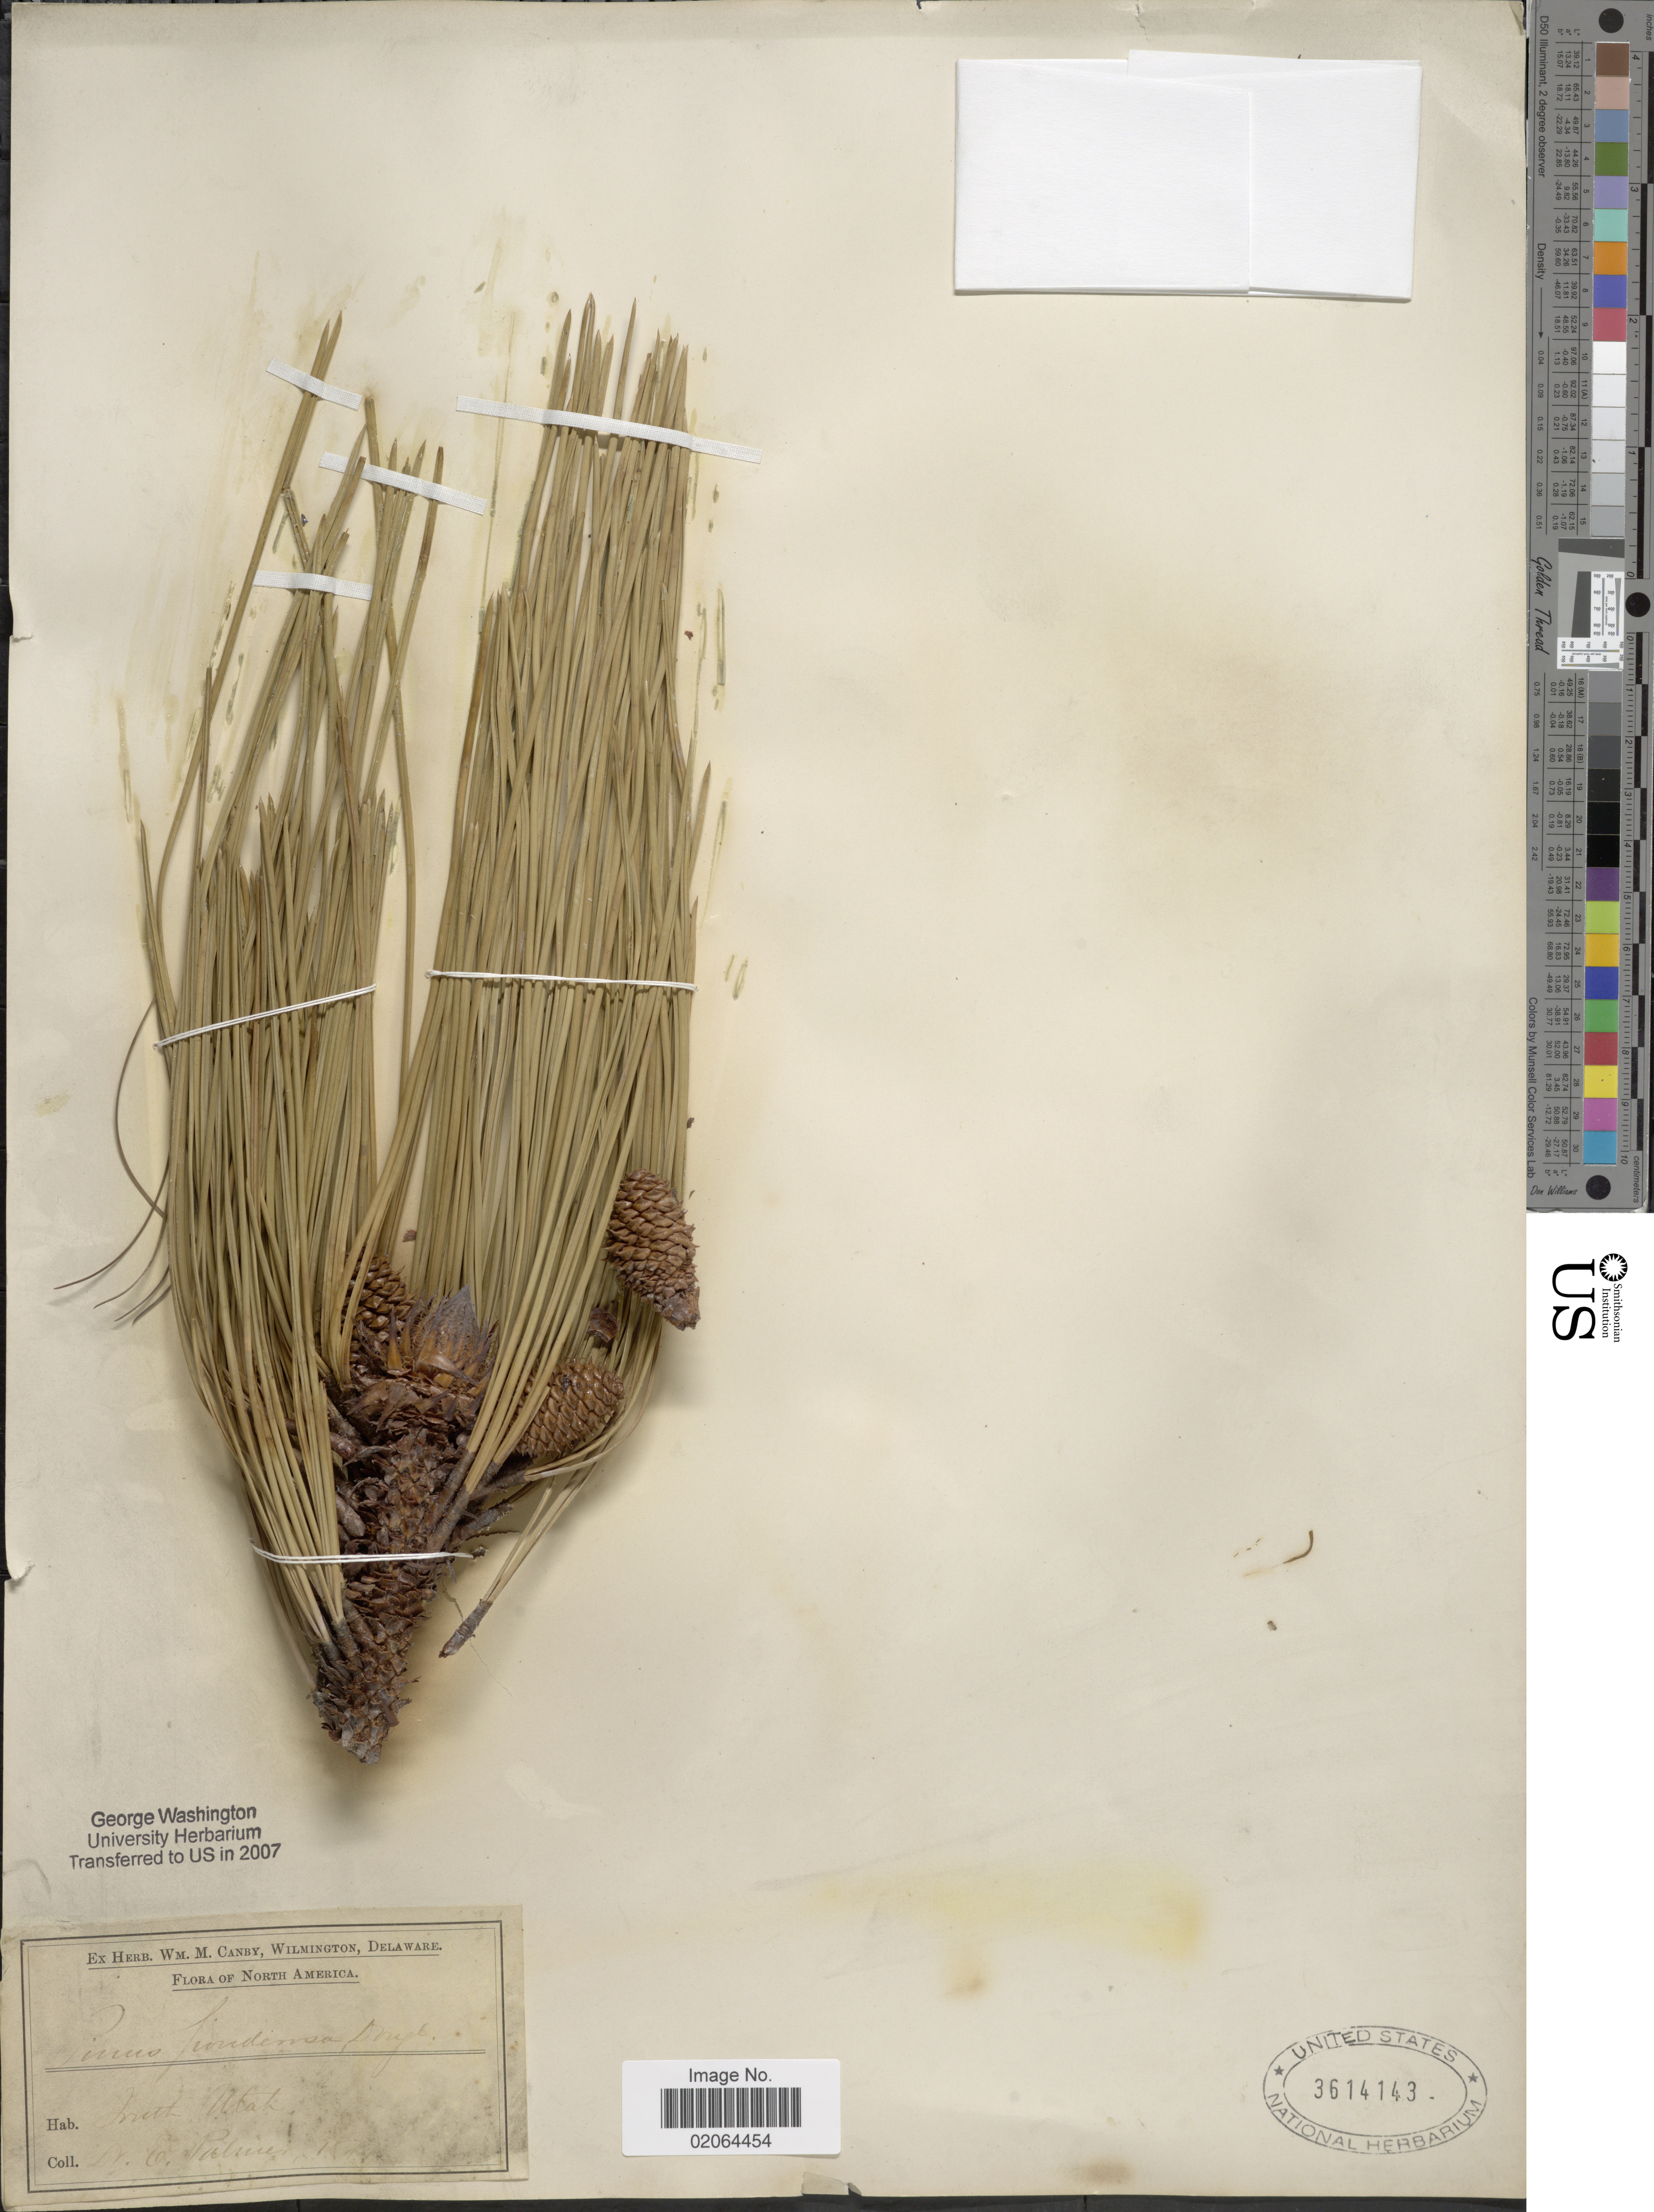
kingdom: Plantae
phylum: Tracheophyta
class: Pinopsida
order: Pinales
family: Pinaceae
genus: Pinus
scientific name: Pinus ponderosa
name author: Douglas ex C. Lawson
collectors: T. C. Palmer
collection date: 1877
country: United States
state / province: Utah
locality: South Utah, North America.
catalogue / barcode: US 3614143